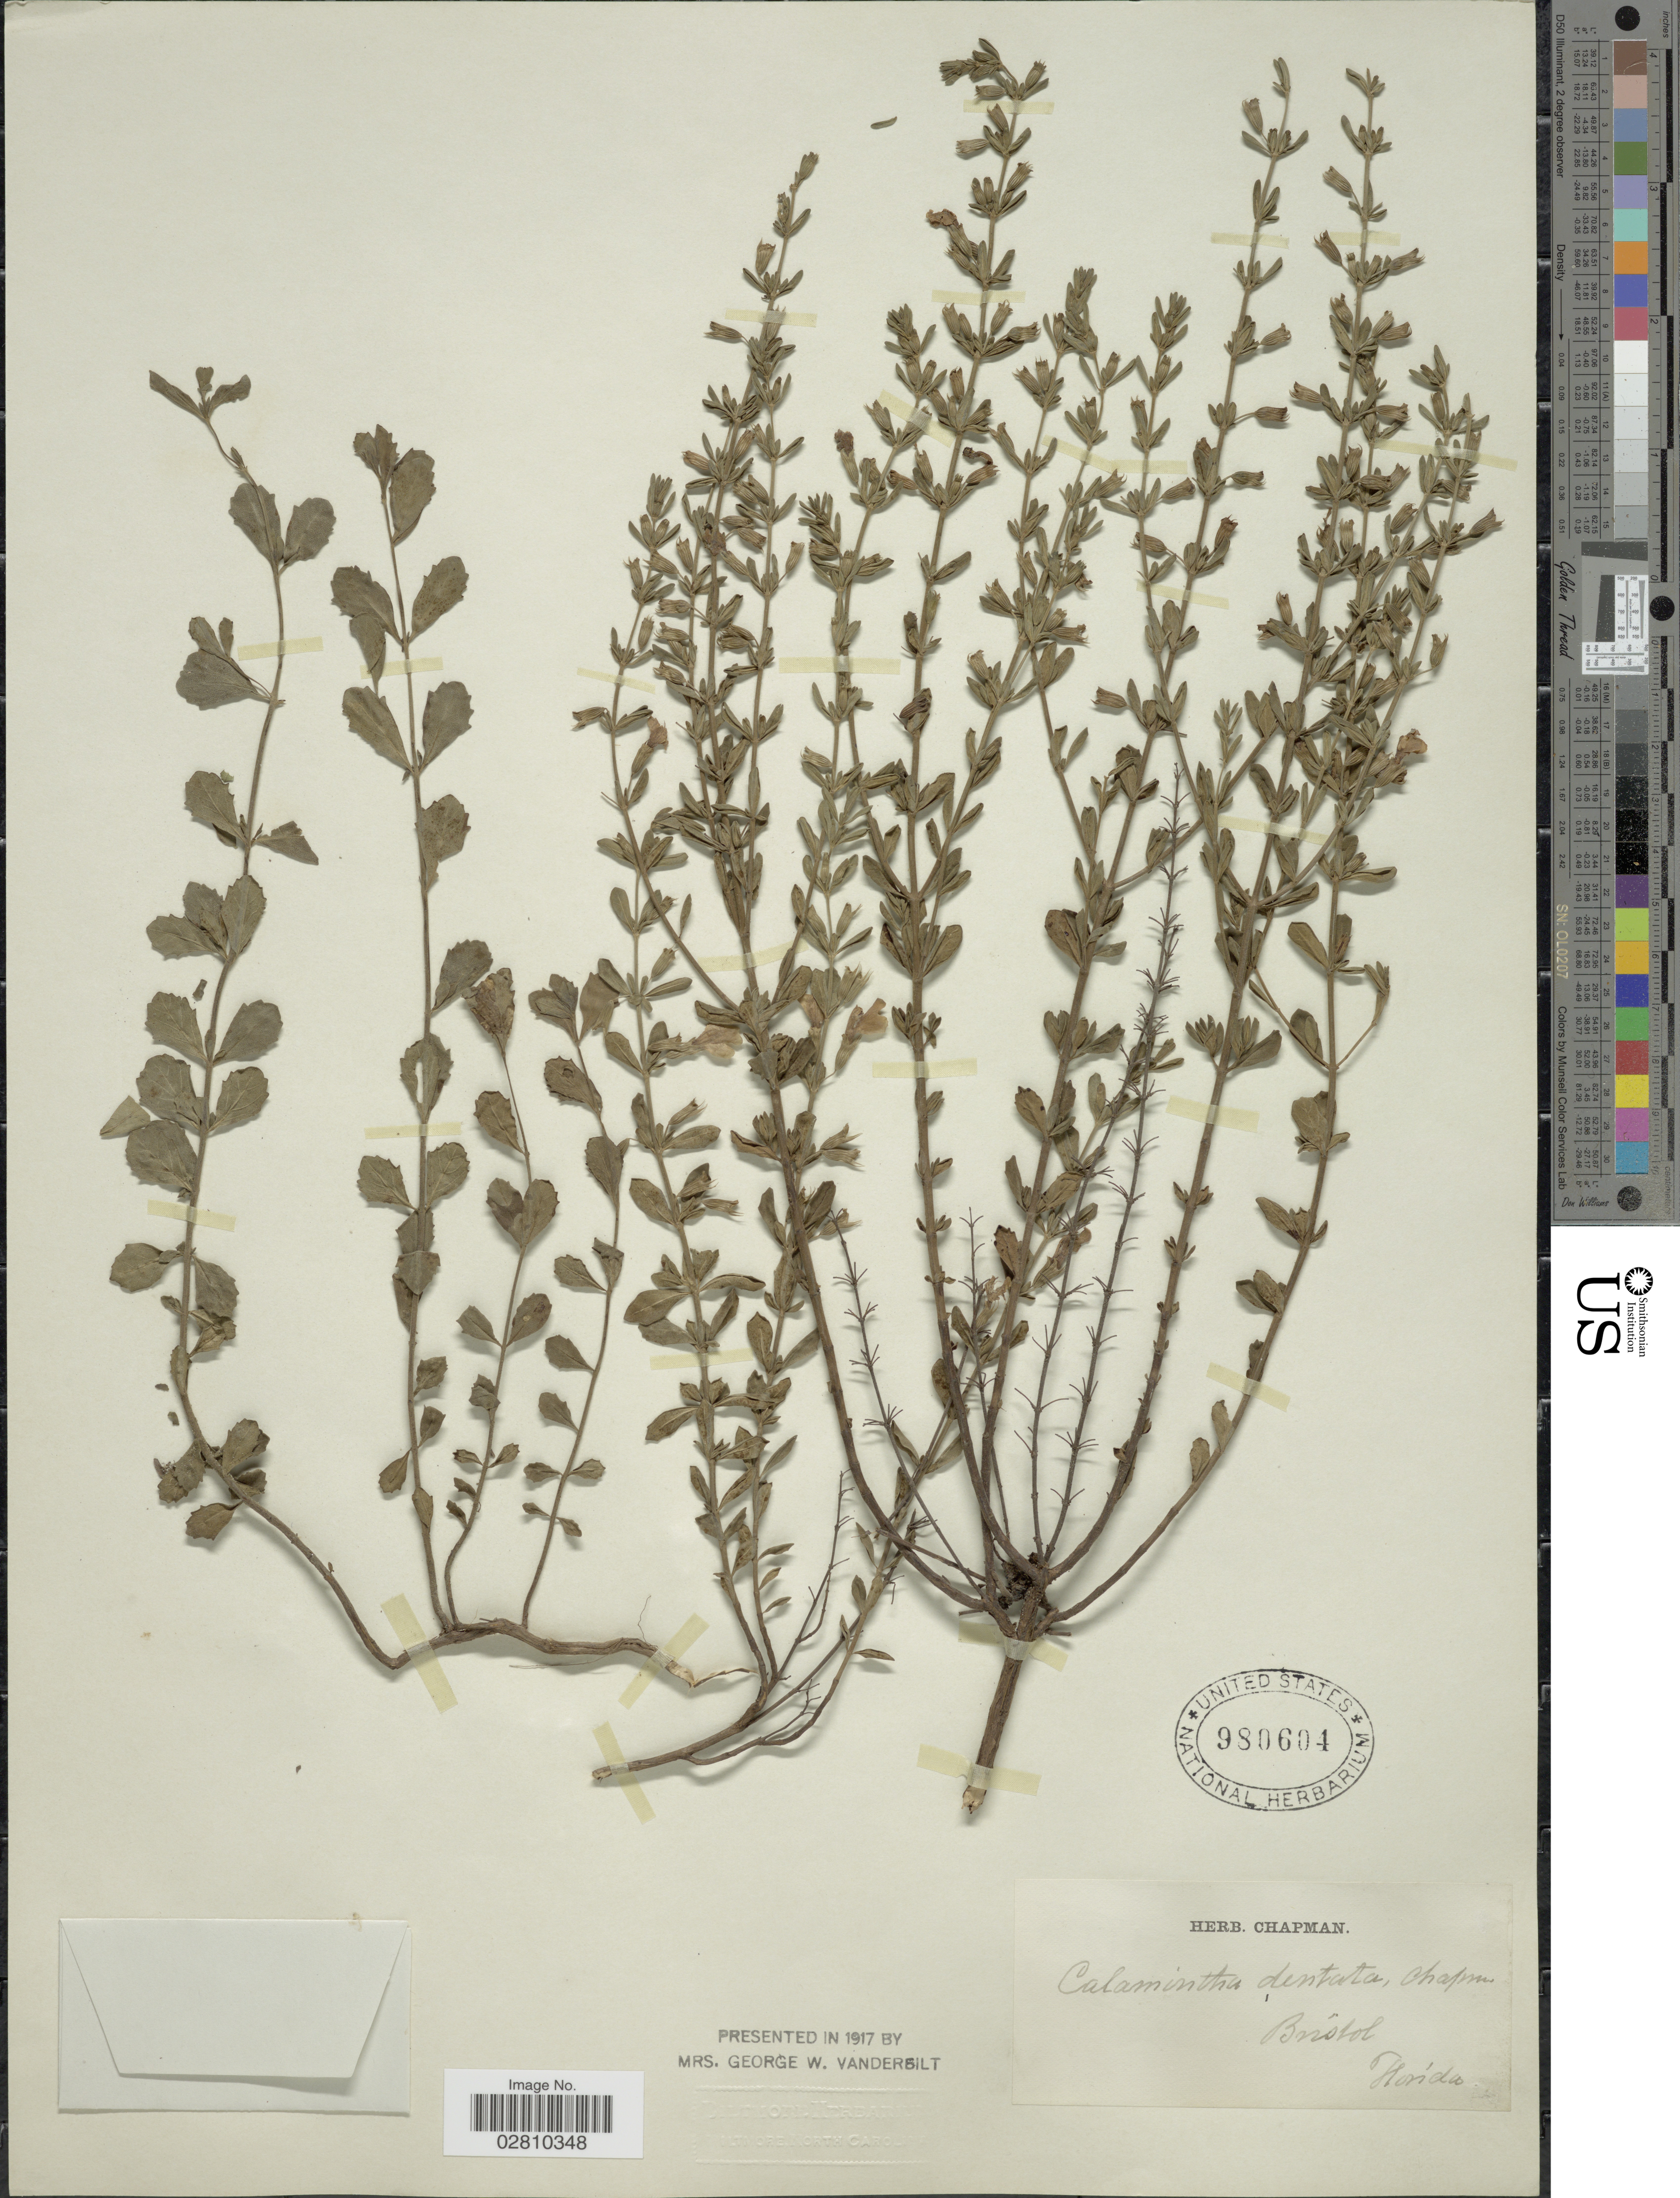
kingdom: Plantae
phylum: Tracheophyta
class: Magnoliopsida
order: Lamiales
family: Lamiaceae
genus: Clinopodium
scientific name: Clinopodium dentatum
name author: (Chapm.) Kuntze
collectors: ex herb. Chapman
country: United States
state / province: Florida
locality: Bristol.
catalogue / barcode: US 980604